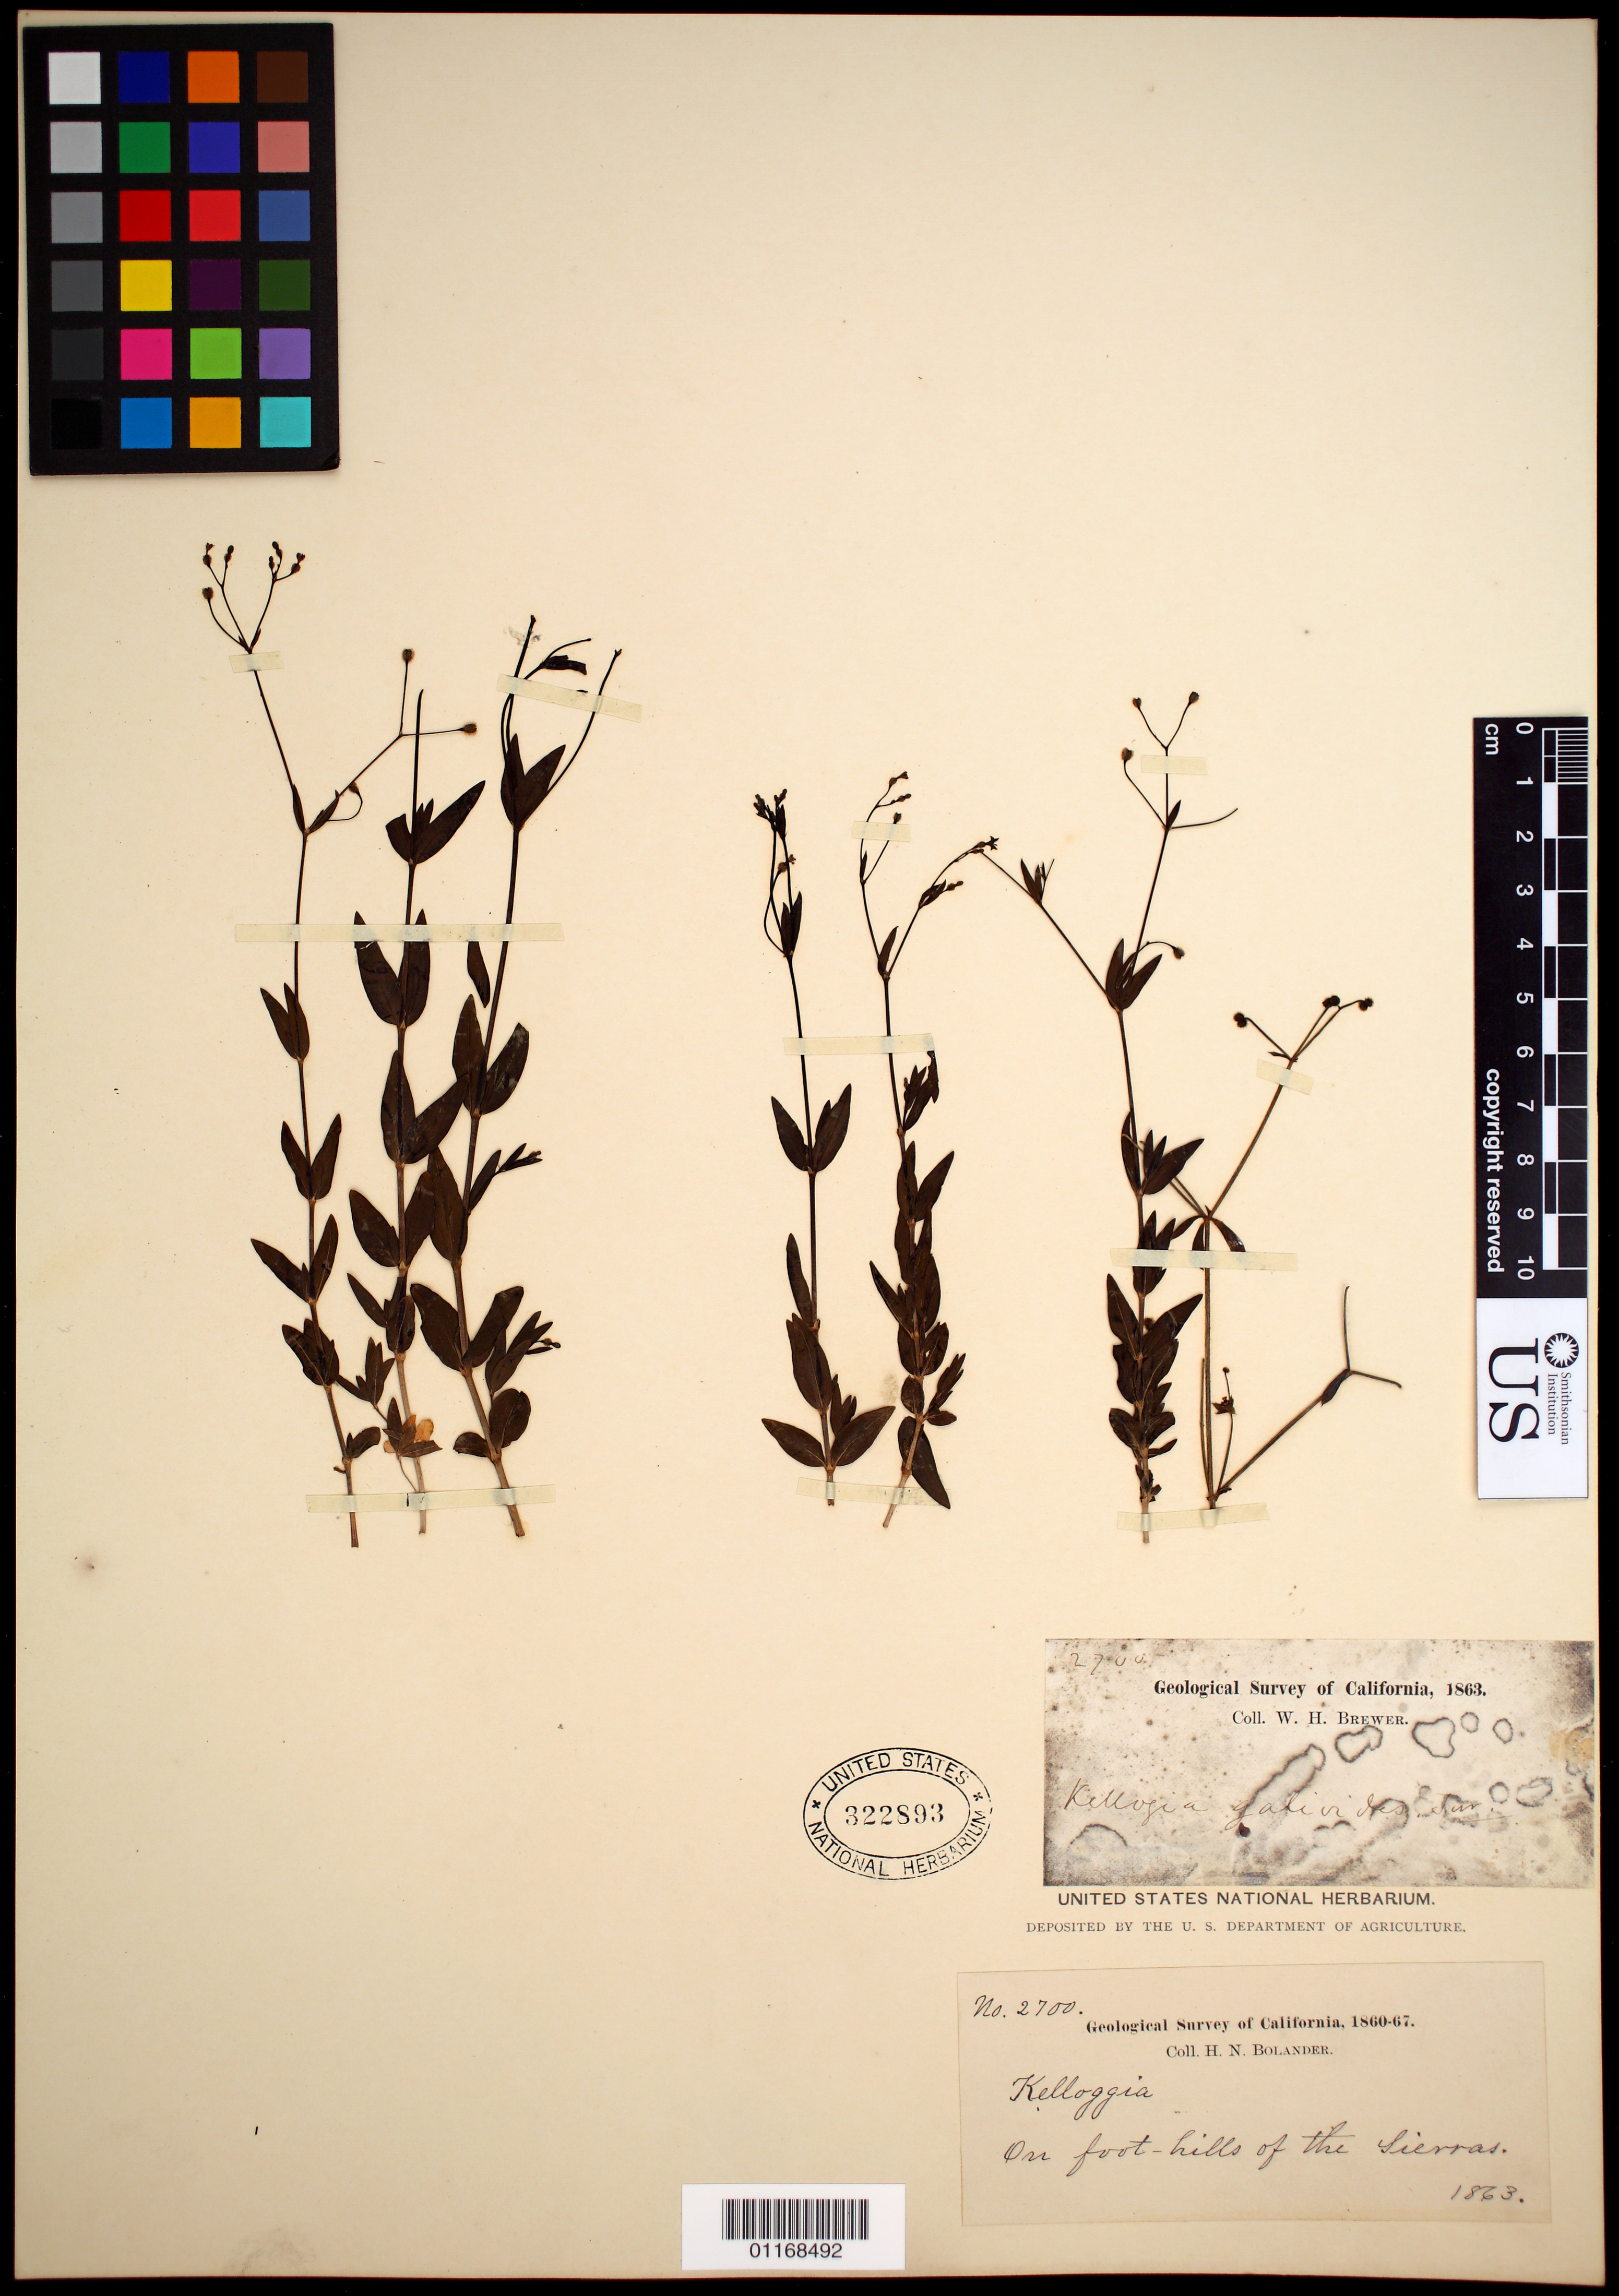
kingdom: Plantae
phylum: Tracheophyta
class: Magnoliopsida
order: Gentianales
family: Rubiaceae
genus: Kelloggia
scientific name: Kelloggia galioides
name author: Torr.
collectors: W. H. Brewer & H. Bolander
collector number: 2700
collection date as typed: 1863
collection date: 1863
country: United States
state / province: California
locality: on foot hills of the Sierras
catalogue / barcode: US 322893